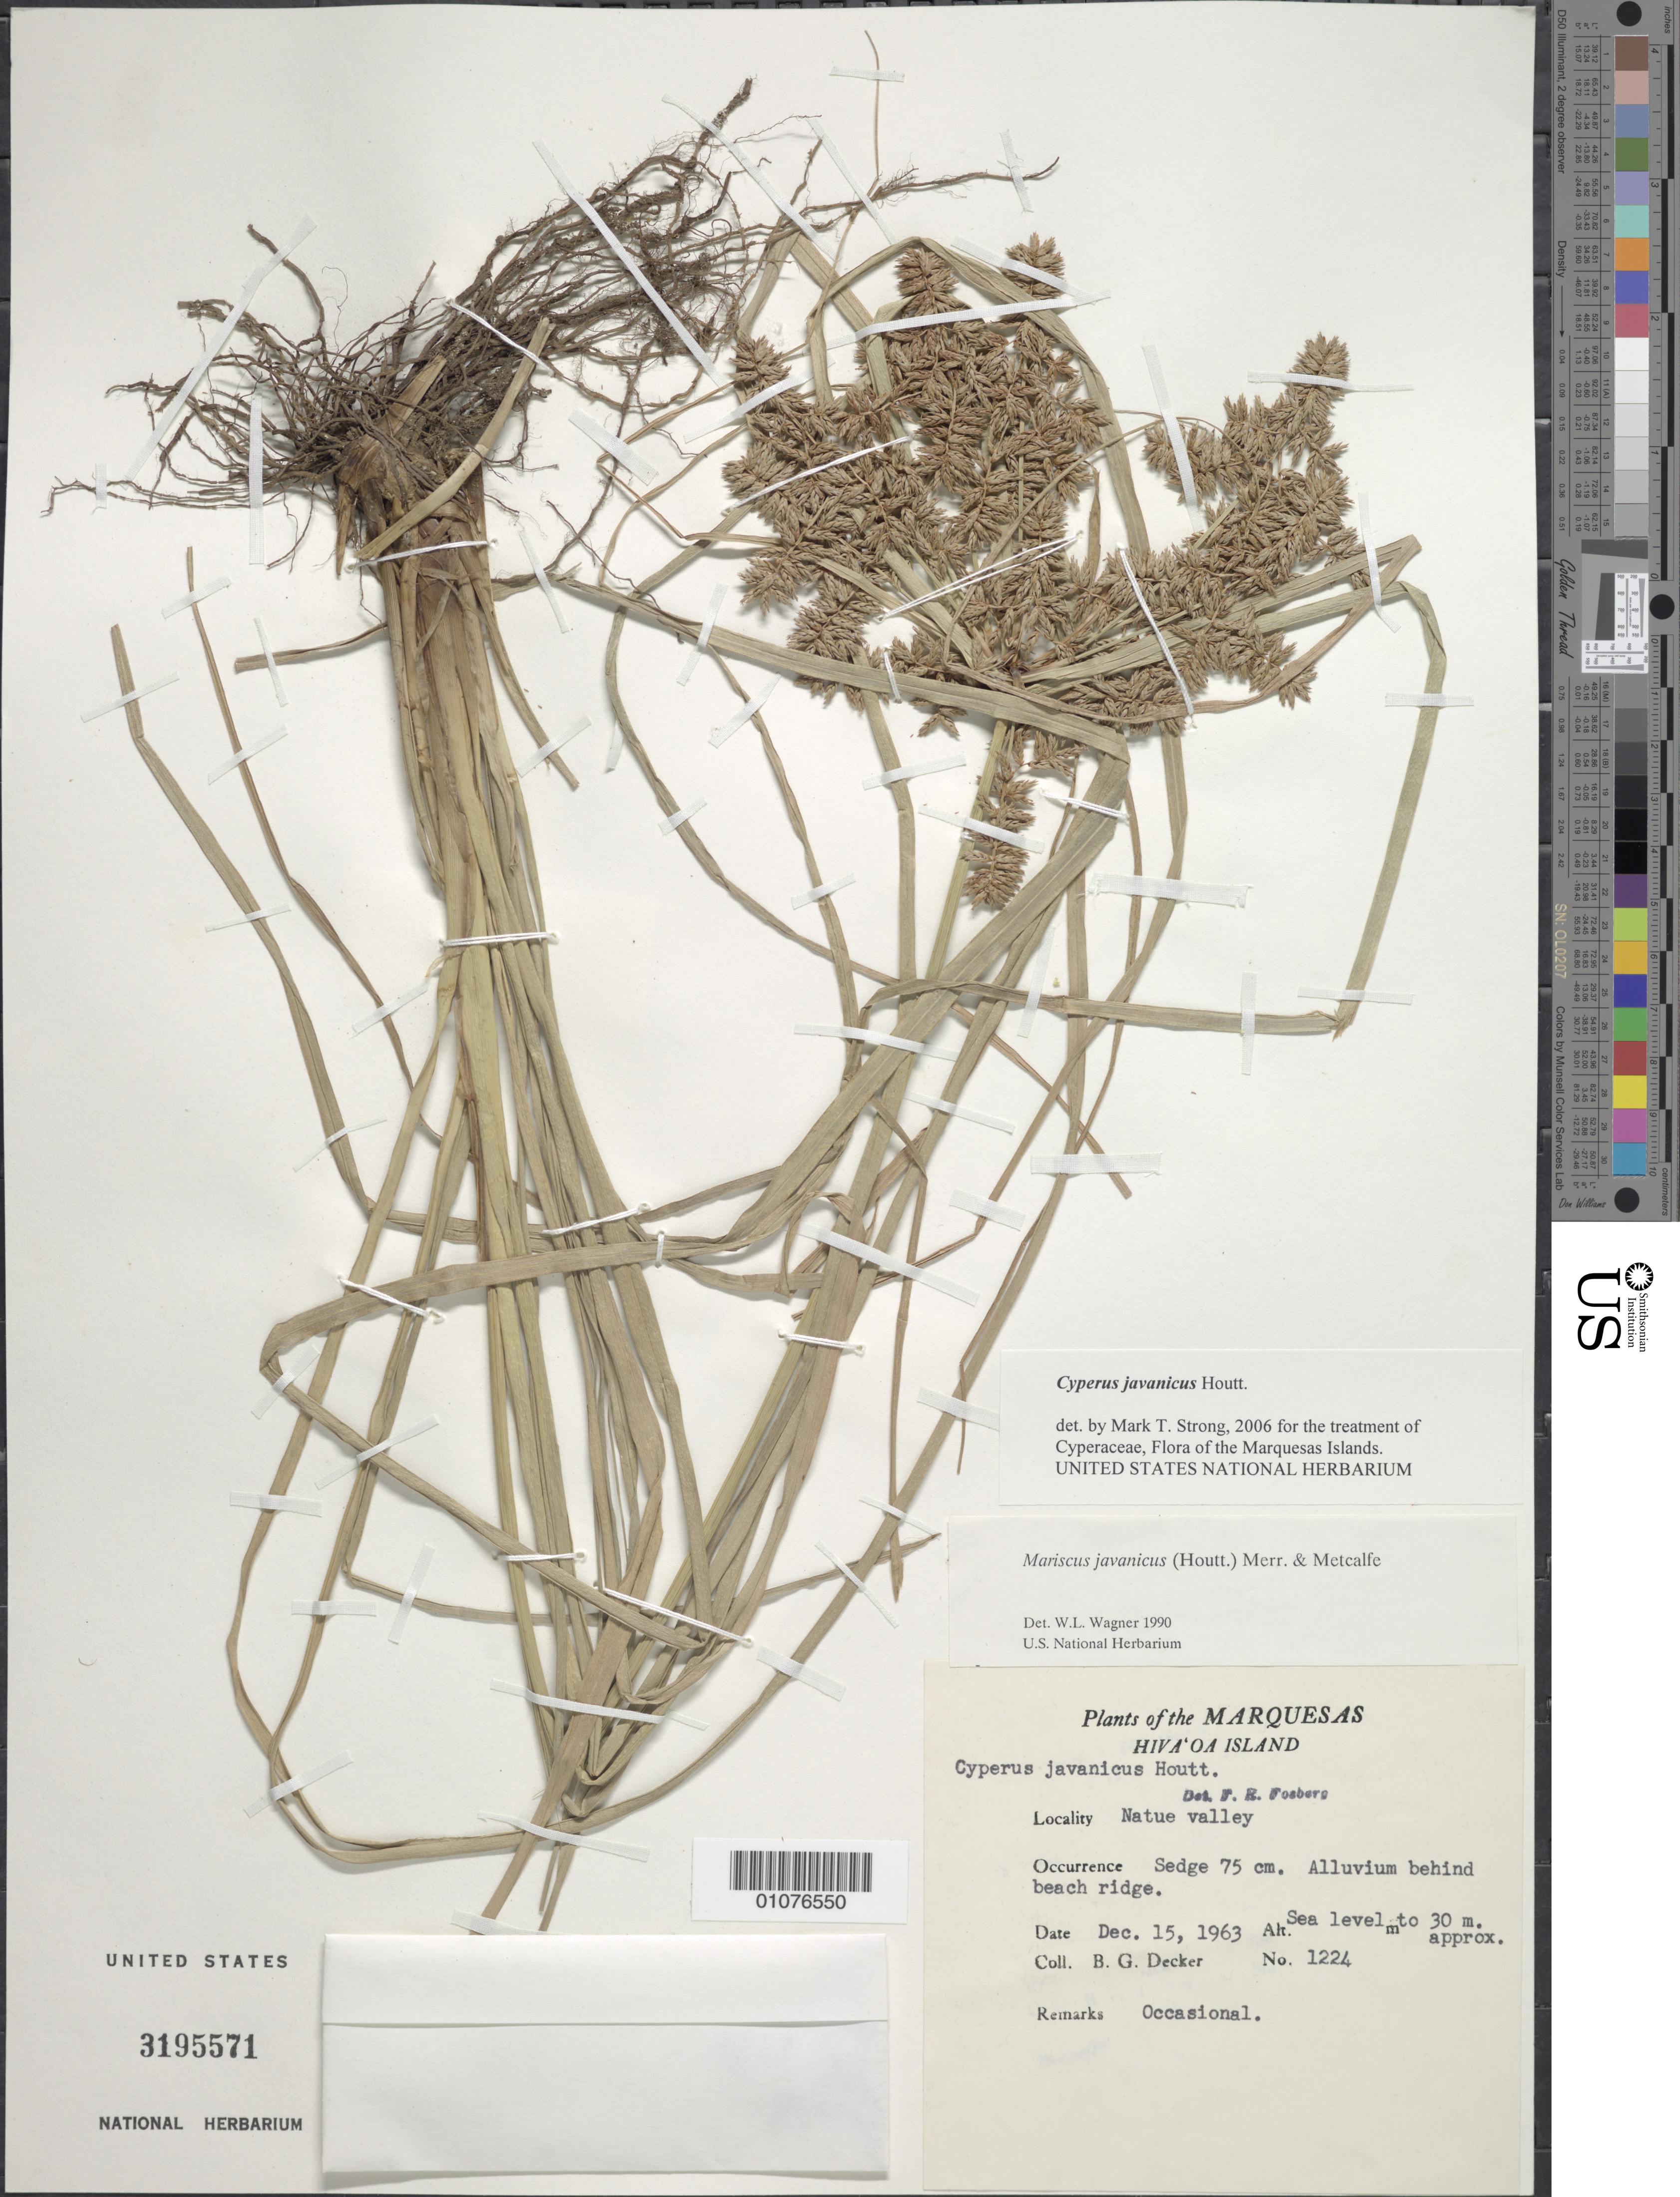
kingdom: Plantae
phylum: Tracheophyta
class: Liliopsida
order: Poales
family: Cyperaceae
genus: Cyperus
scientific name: Cyperus javanicus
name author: Houtt.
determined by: Strong, M. T., (US), Smithsonian Institution - National Museum of Natural History (UNITED STATES)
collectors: B. G. Decker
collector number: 1224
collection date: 1963-12-15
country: French Polynesia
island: Hiva Oa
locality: Natue Valley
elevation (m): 0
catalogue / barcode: US 3195571